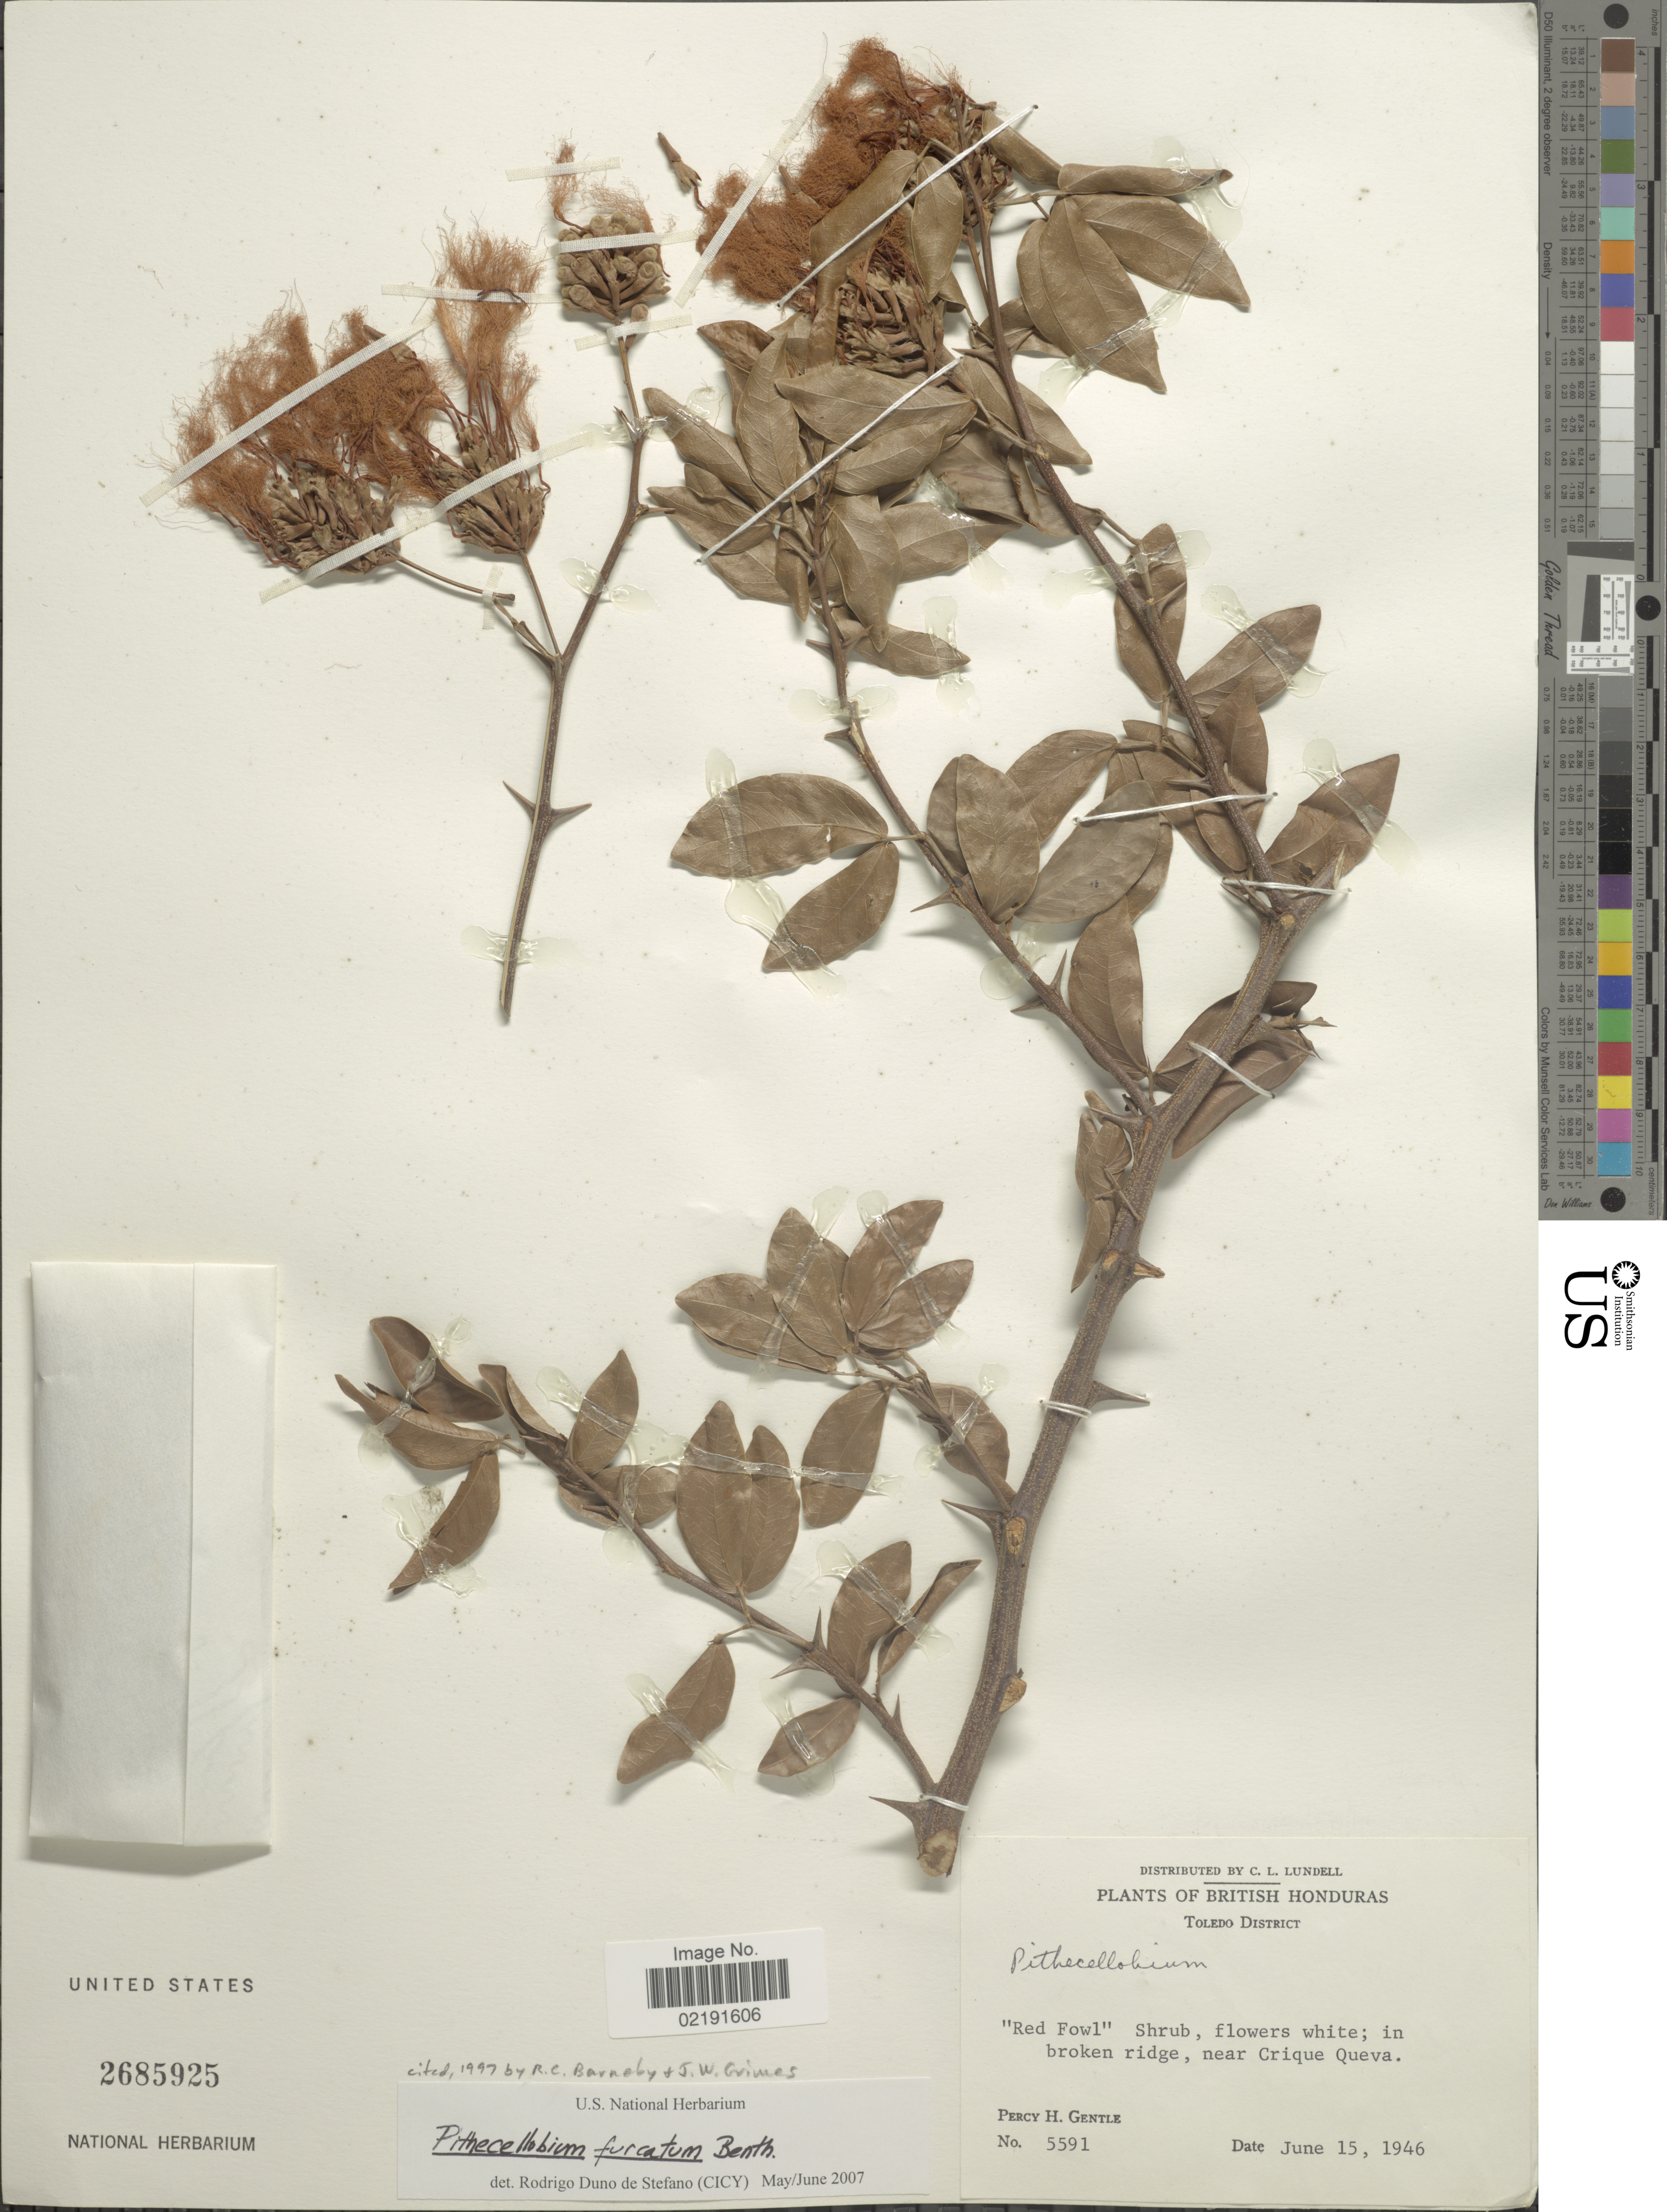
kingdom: Plantae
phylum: Tracheophyta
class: Magnoliopsida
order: Fabales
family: Fabaceae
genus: Pithecellobium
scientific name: Pithecellobium furcatum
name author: Benth.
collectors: P. H. Gentle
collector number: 5591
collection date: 1946-06-15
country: Belize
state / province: Toledo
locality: British Honduras. Toledo District. In broken ridge, near Crique Queva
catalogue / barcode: US 2685925